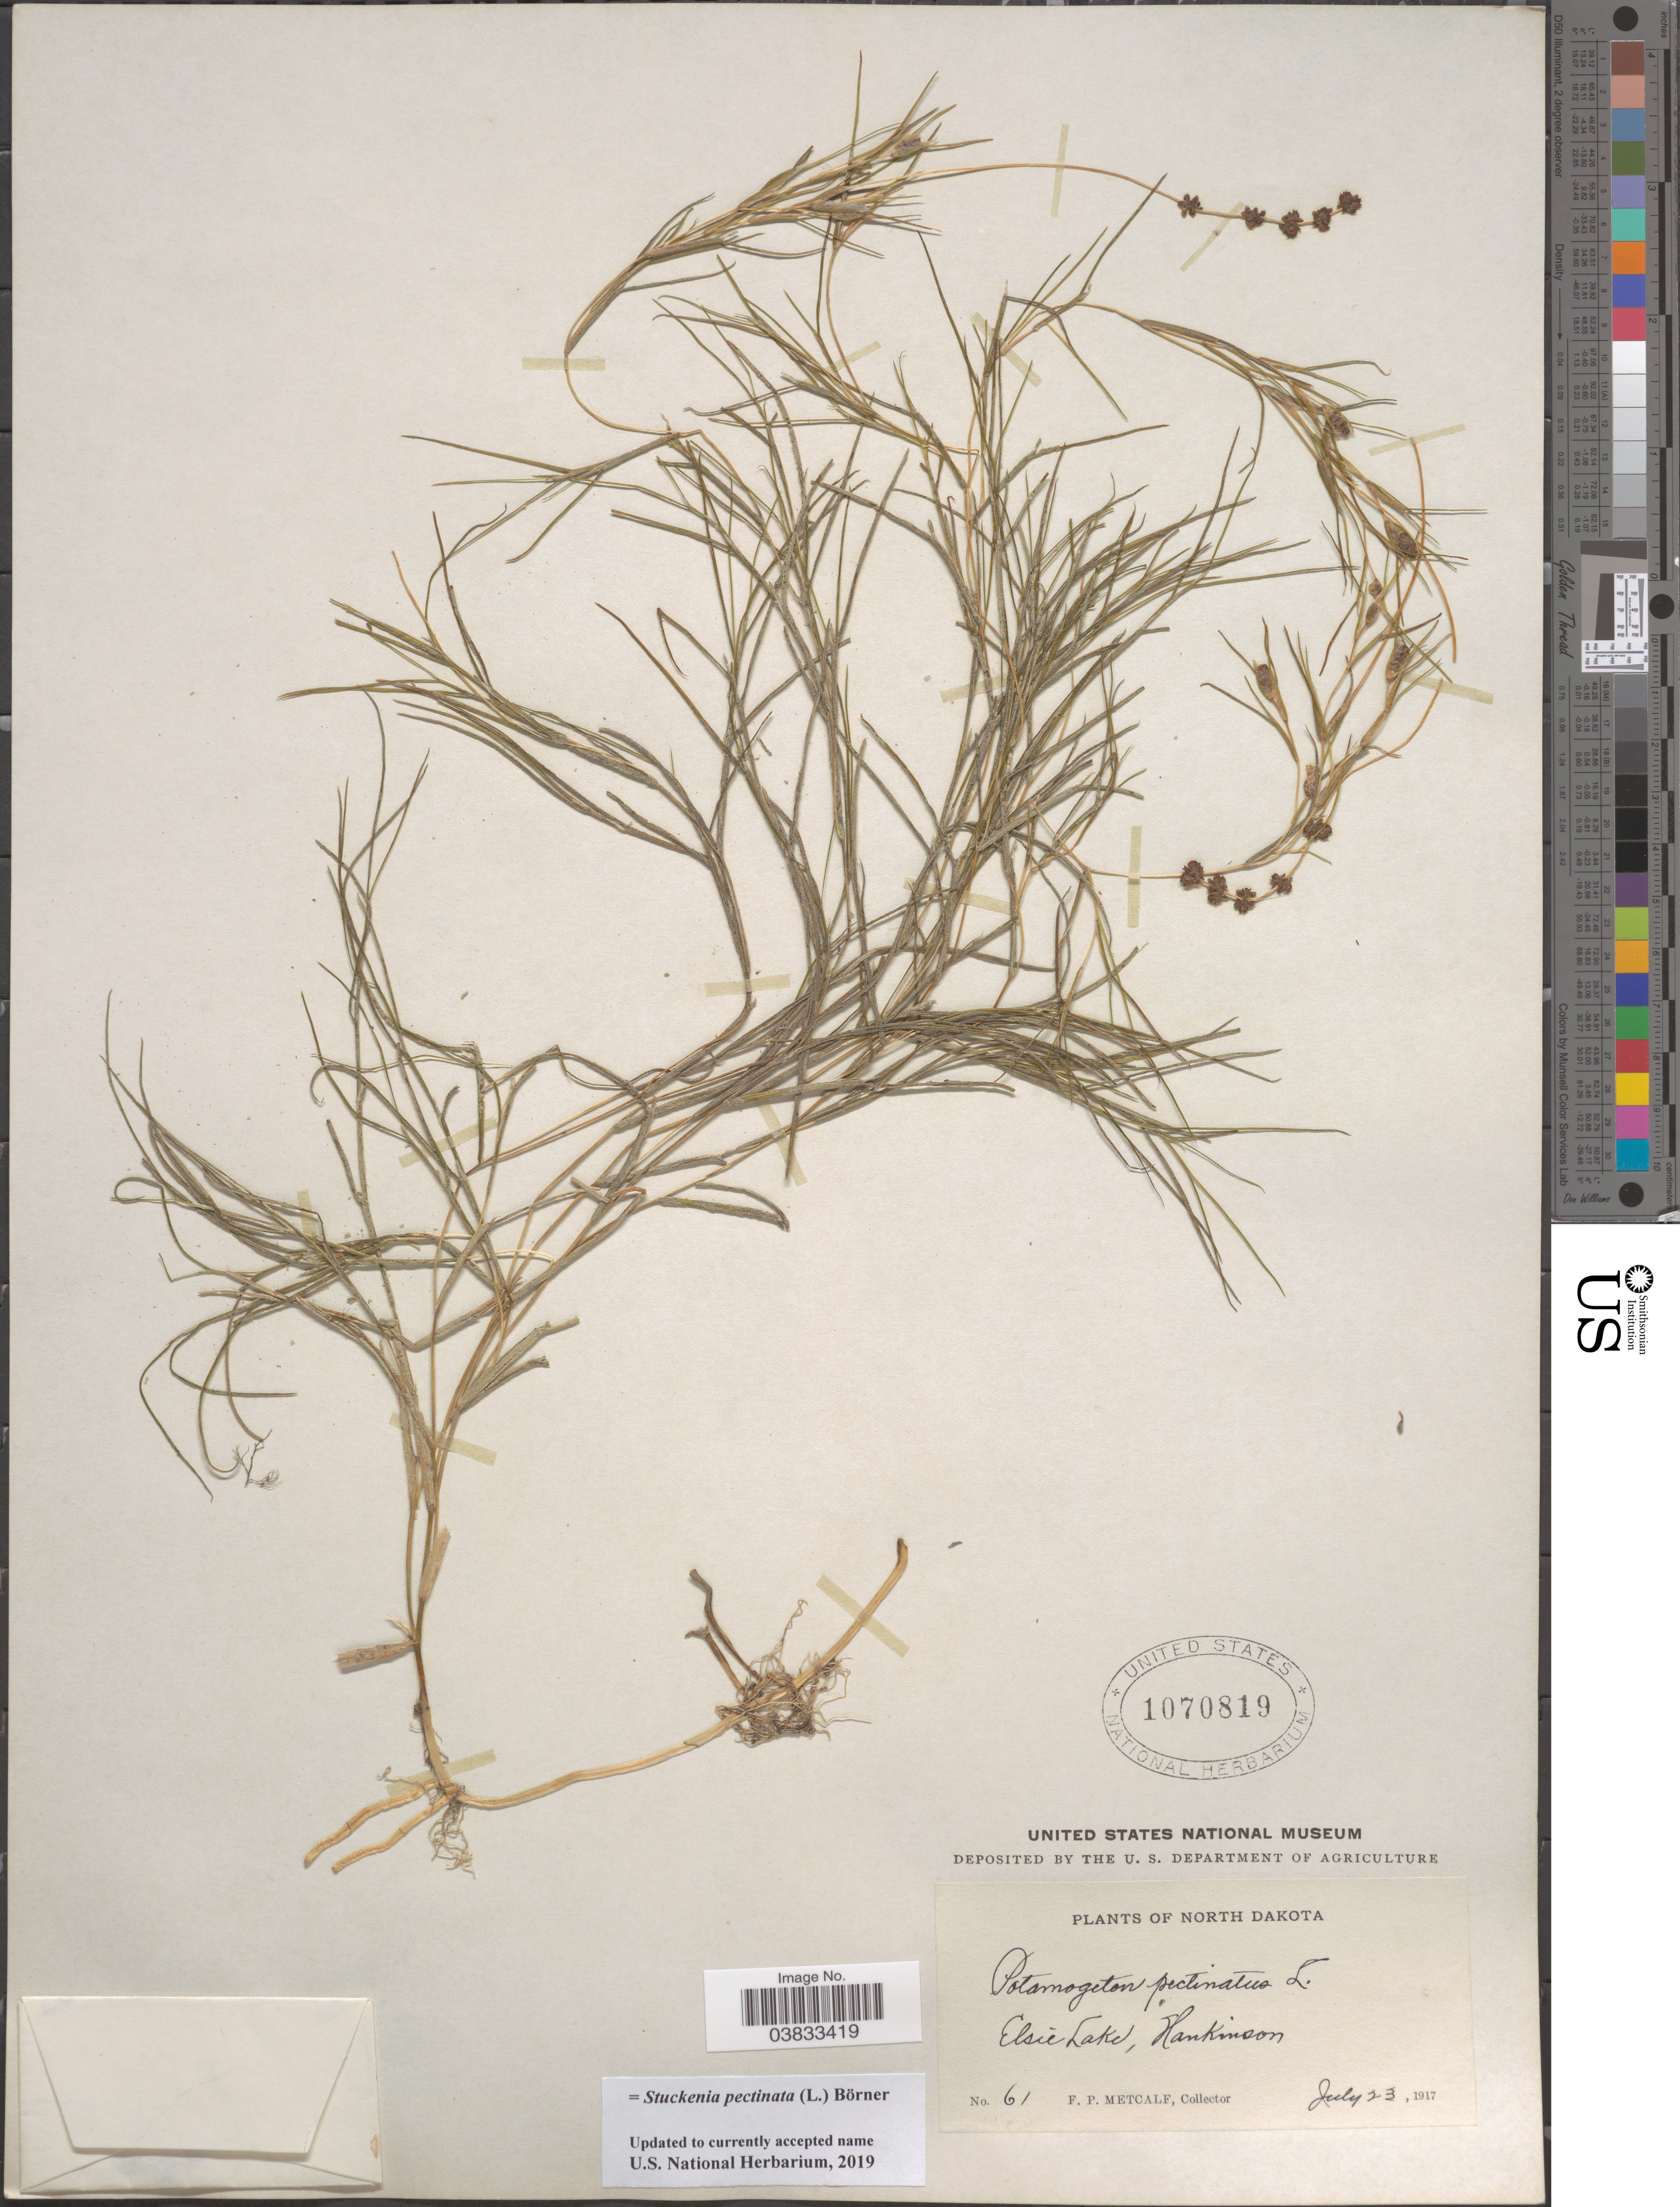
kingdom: Plantae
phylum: Tracheophyta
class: Liliopsida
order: Alismatales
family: Potamogetonaceae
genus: Stuckenia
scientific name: Stuckenia pectinata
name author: (L.) Börner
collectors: F. Metcalf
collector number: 61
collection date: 1917-07-23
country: United States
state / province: North Dakota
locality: Elsie Lake, Hankinson.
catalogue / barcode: US 1070819